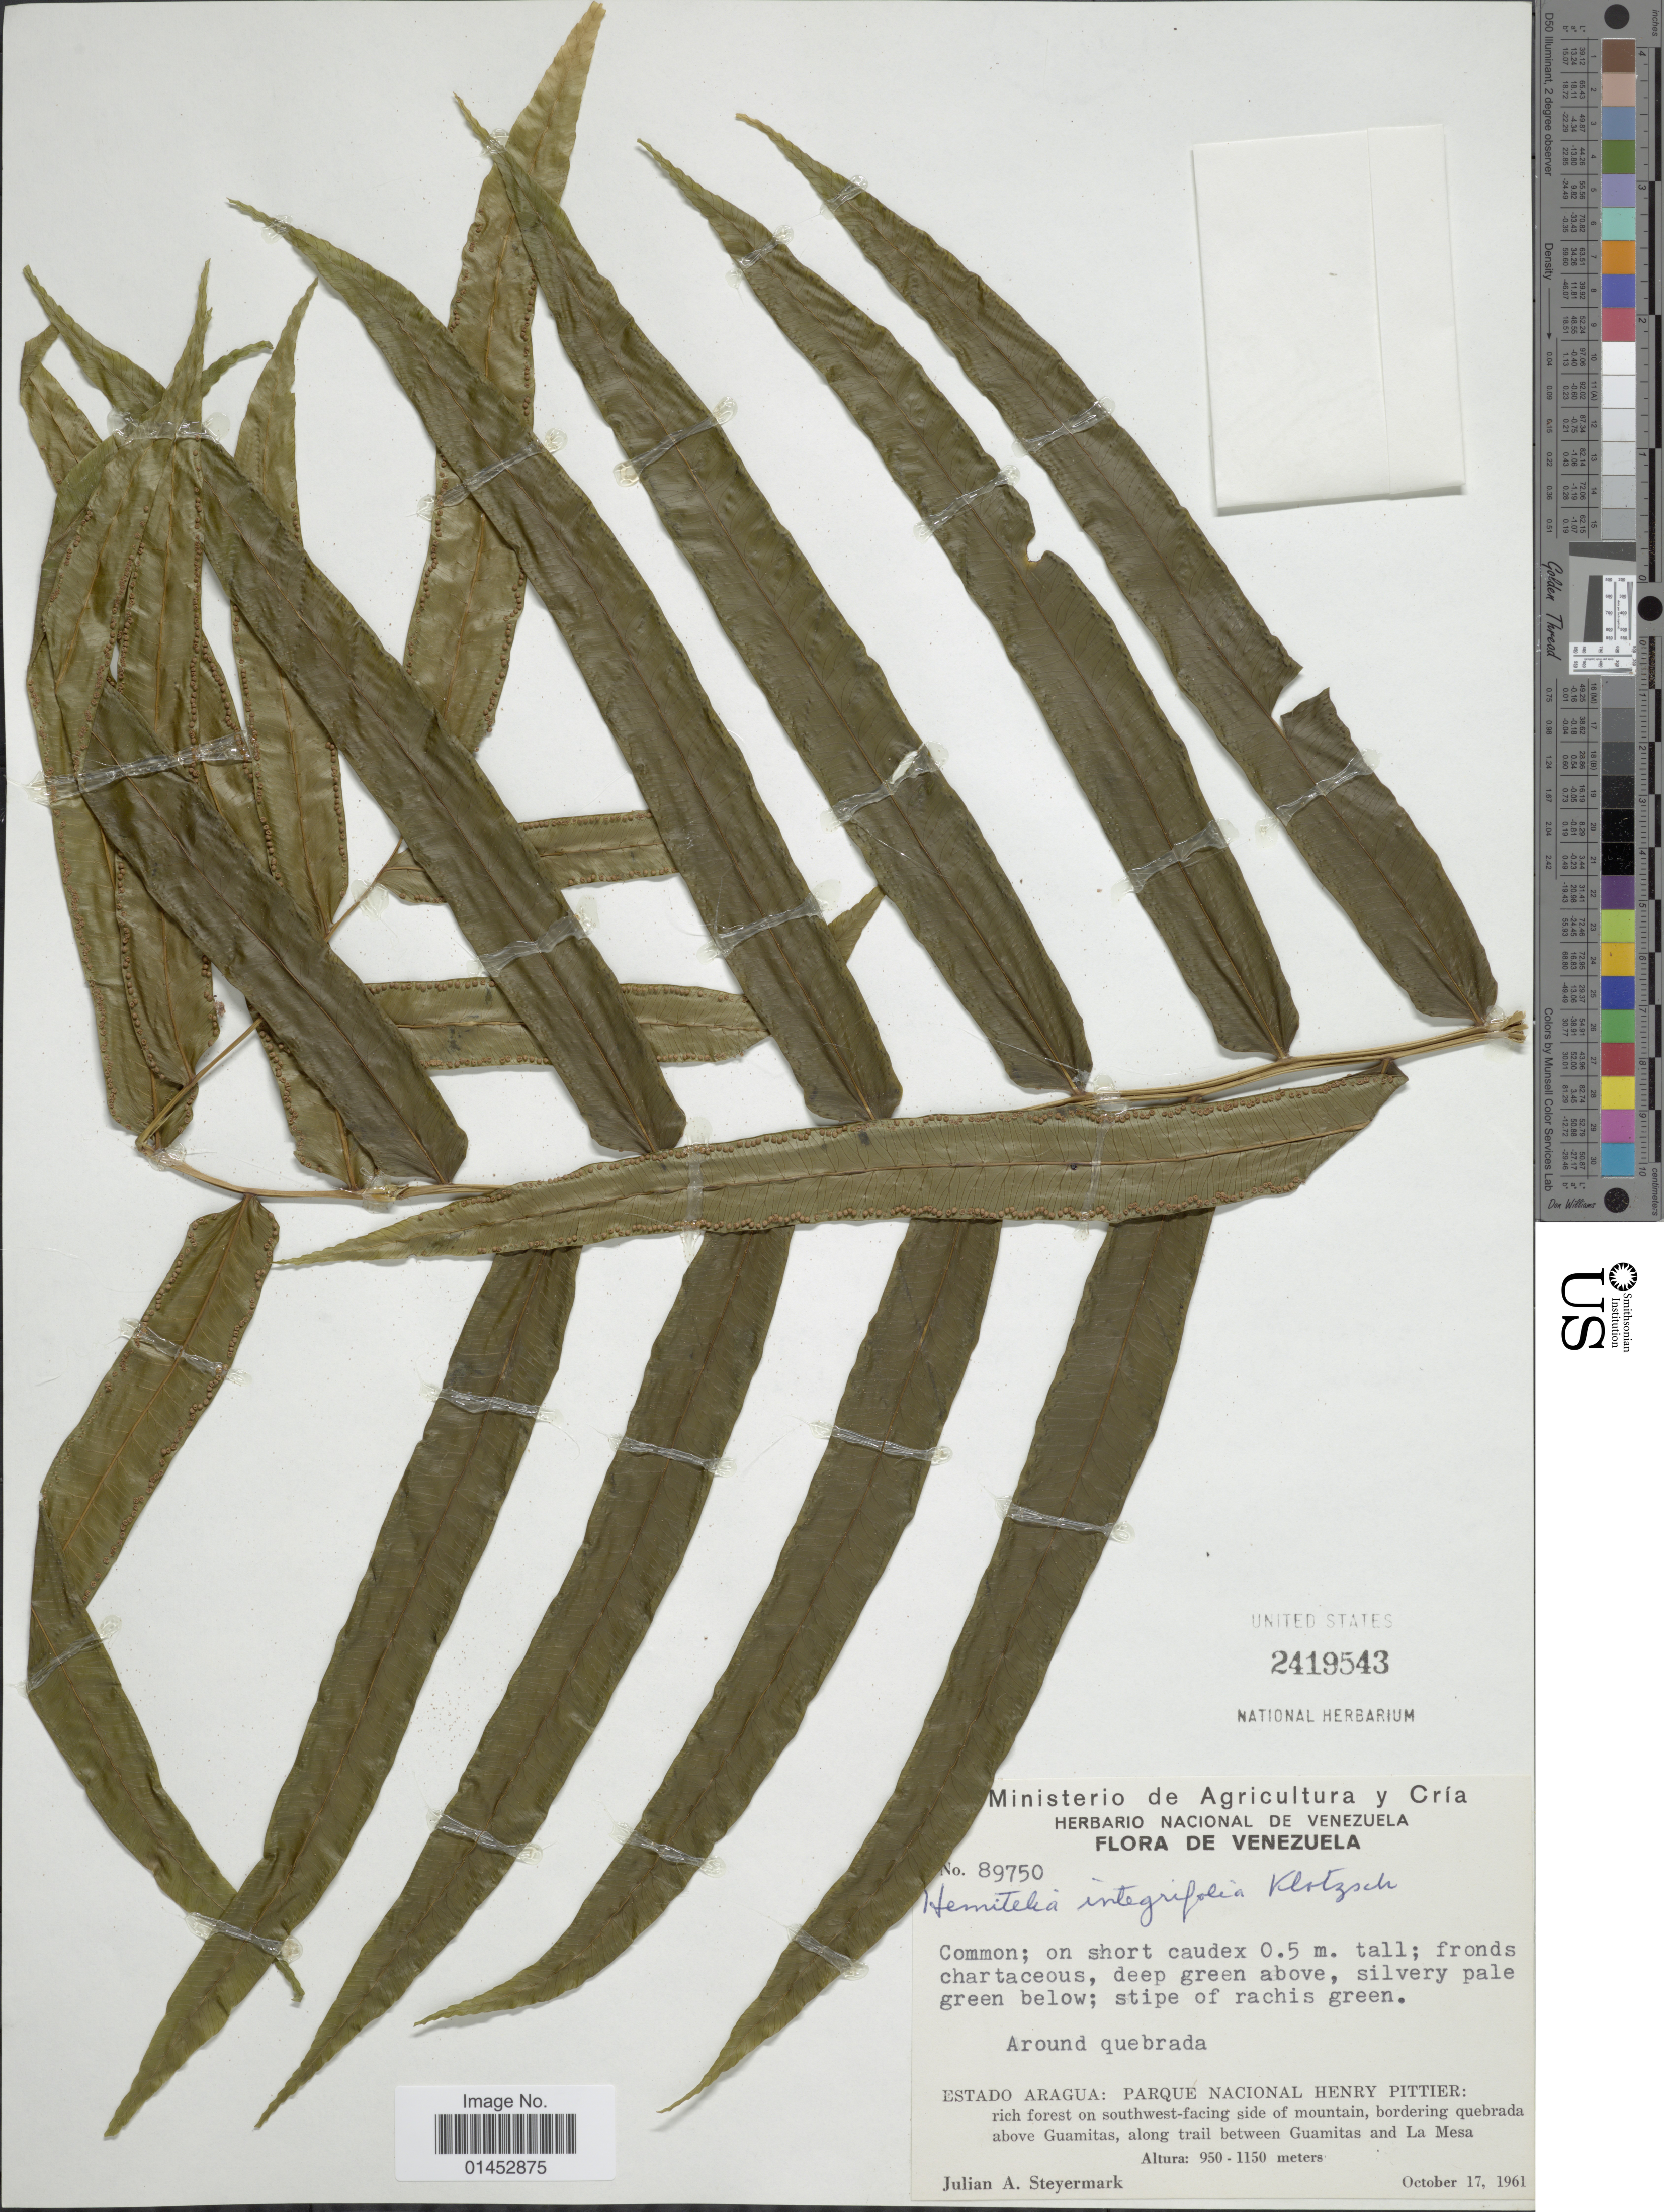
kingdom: Plantae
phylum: Tracheophyta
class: Polypodiopsida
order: Cyatheales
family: Cyatheaceae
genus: Cyathea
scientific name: Cyathea speciosa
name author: Humb. & Bonpl. ex Willd.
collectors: J. Steyermark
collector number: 89750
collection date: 1961-10-17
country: Venezuela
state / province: Aragua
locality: Parque Nacional Henry Pittier: rich forest on southwest-facing side of Mountain, bordering quebrada above Guamitas, along trail between Guamitas and La Mesa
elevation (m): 950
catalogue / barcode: US 2419543